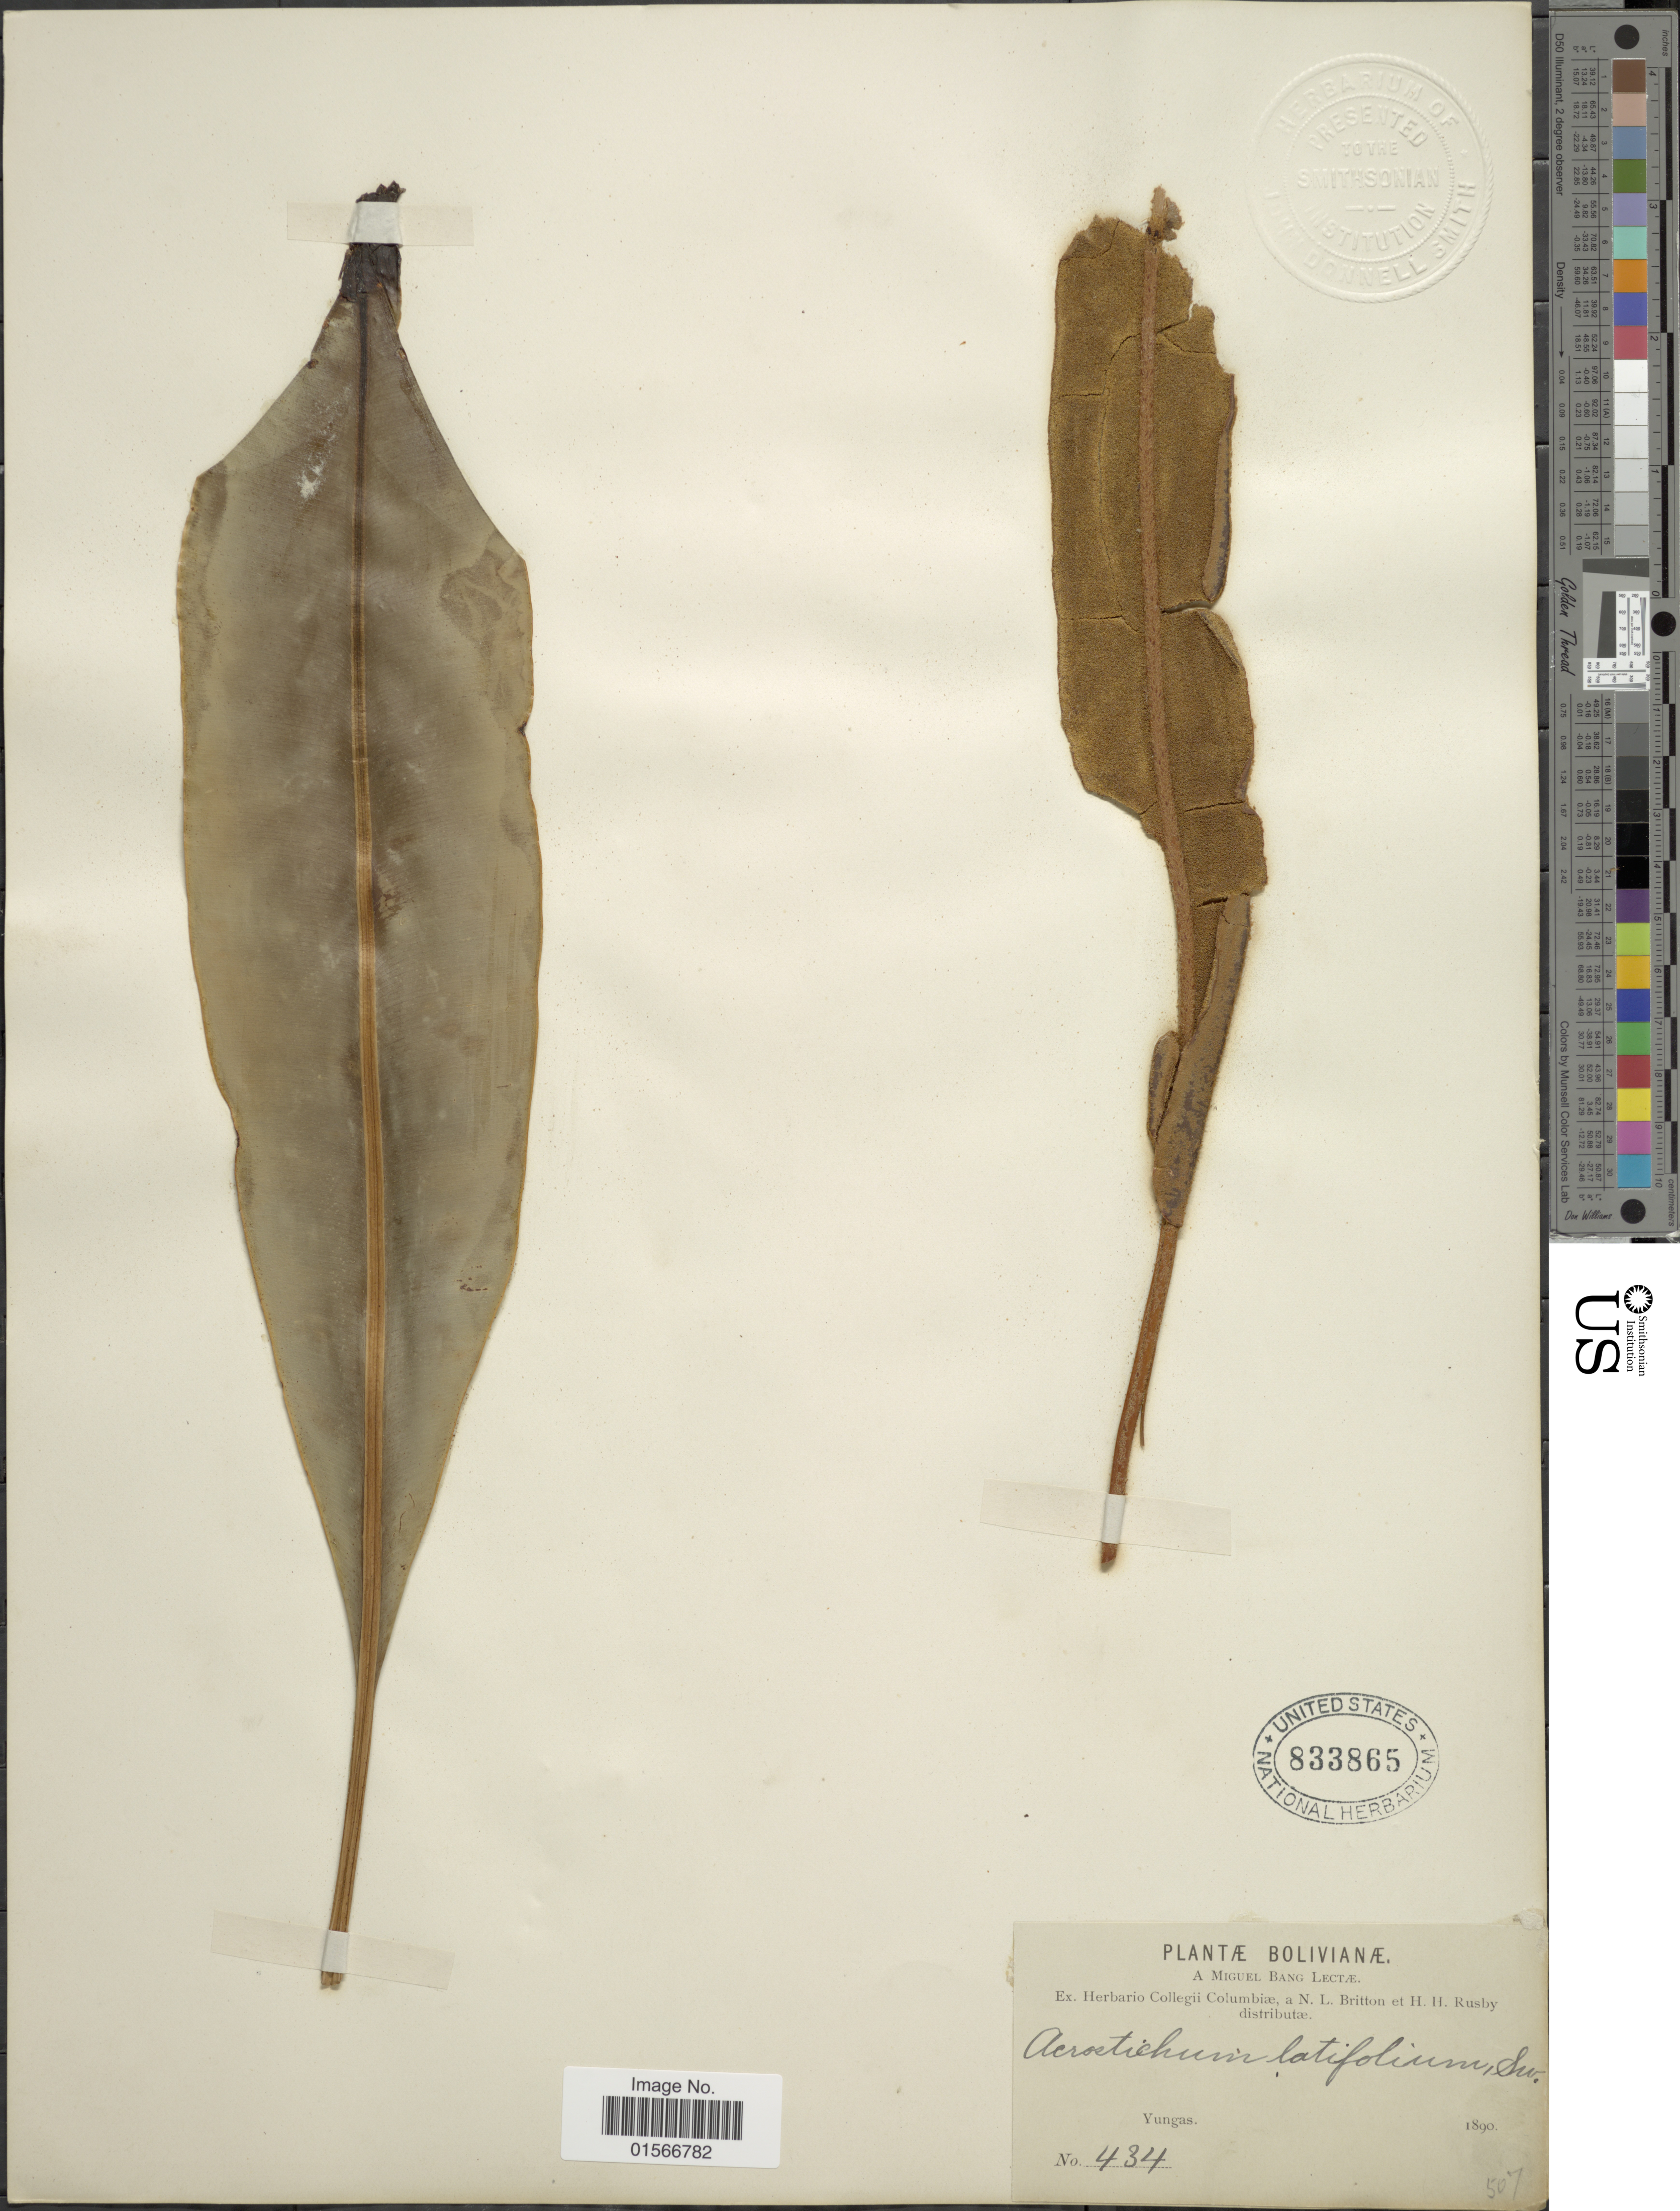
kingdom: Plantae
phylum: Tracheophyta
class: Polypodiopsida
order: Polypodiales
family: Dryopteridaceae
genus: Elaphoglossum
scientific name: Elaphoglossum latifolium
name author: (Sw.) J. Sm.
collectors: M. Bang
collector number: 434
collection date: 1890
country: Bolivia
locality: Yungas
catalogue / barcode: US 833865